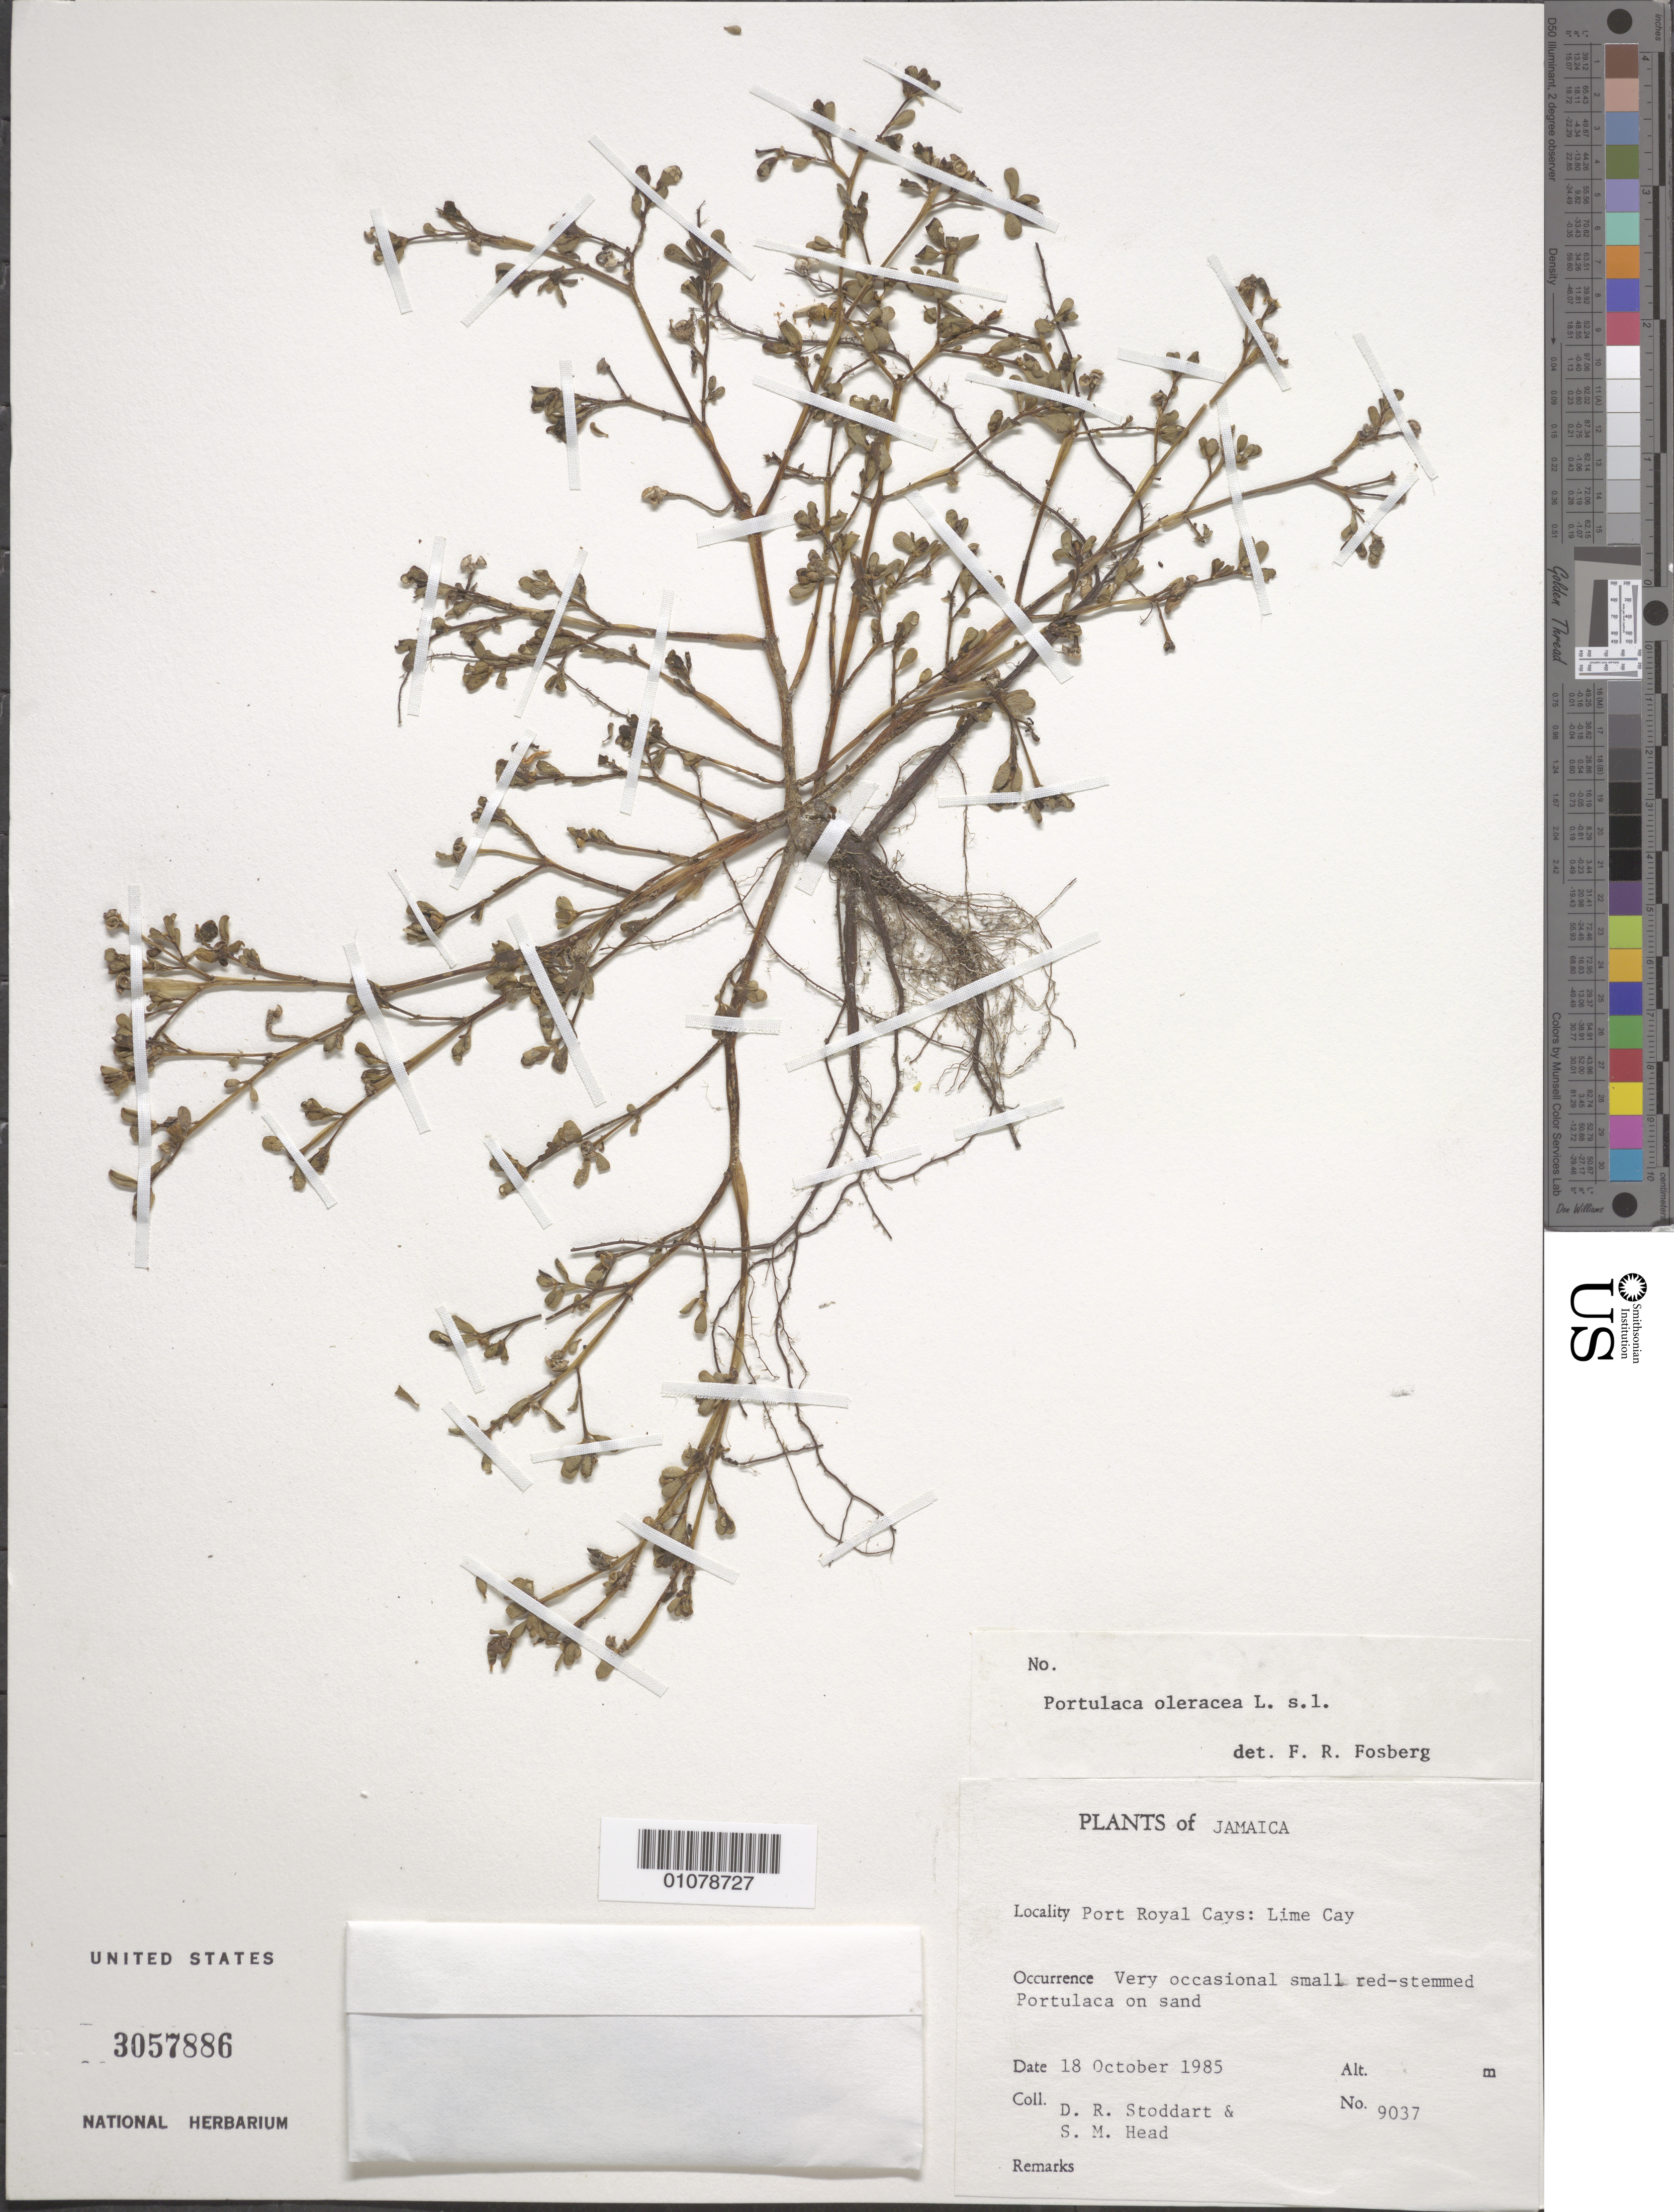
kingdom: Plantae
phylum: Tracheophyta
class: Magnoliopsida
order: Caryophyllales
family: Portulacaceae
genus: Portulaca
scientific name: Portulaca oleracea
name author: L.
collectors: D. R. Stoddart & S. Head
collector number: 9037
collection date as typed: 19 Oct 1985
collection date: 1985-10-19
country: Jamaica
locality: Port Royal Cays: Lime Cay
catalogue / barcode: US 3057886